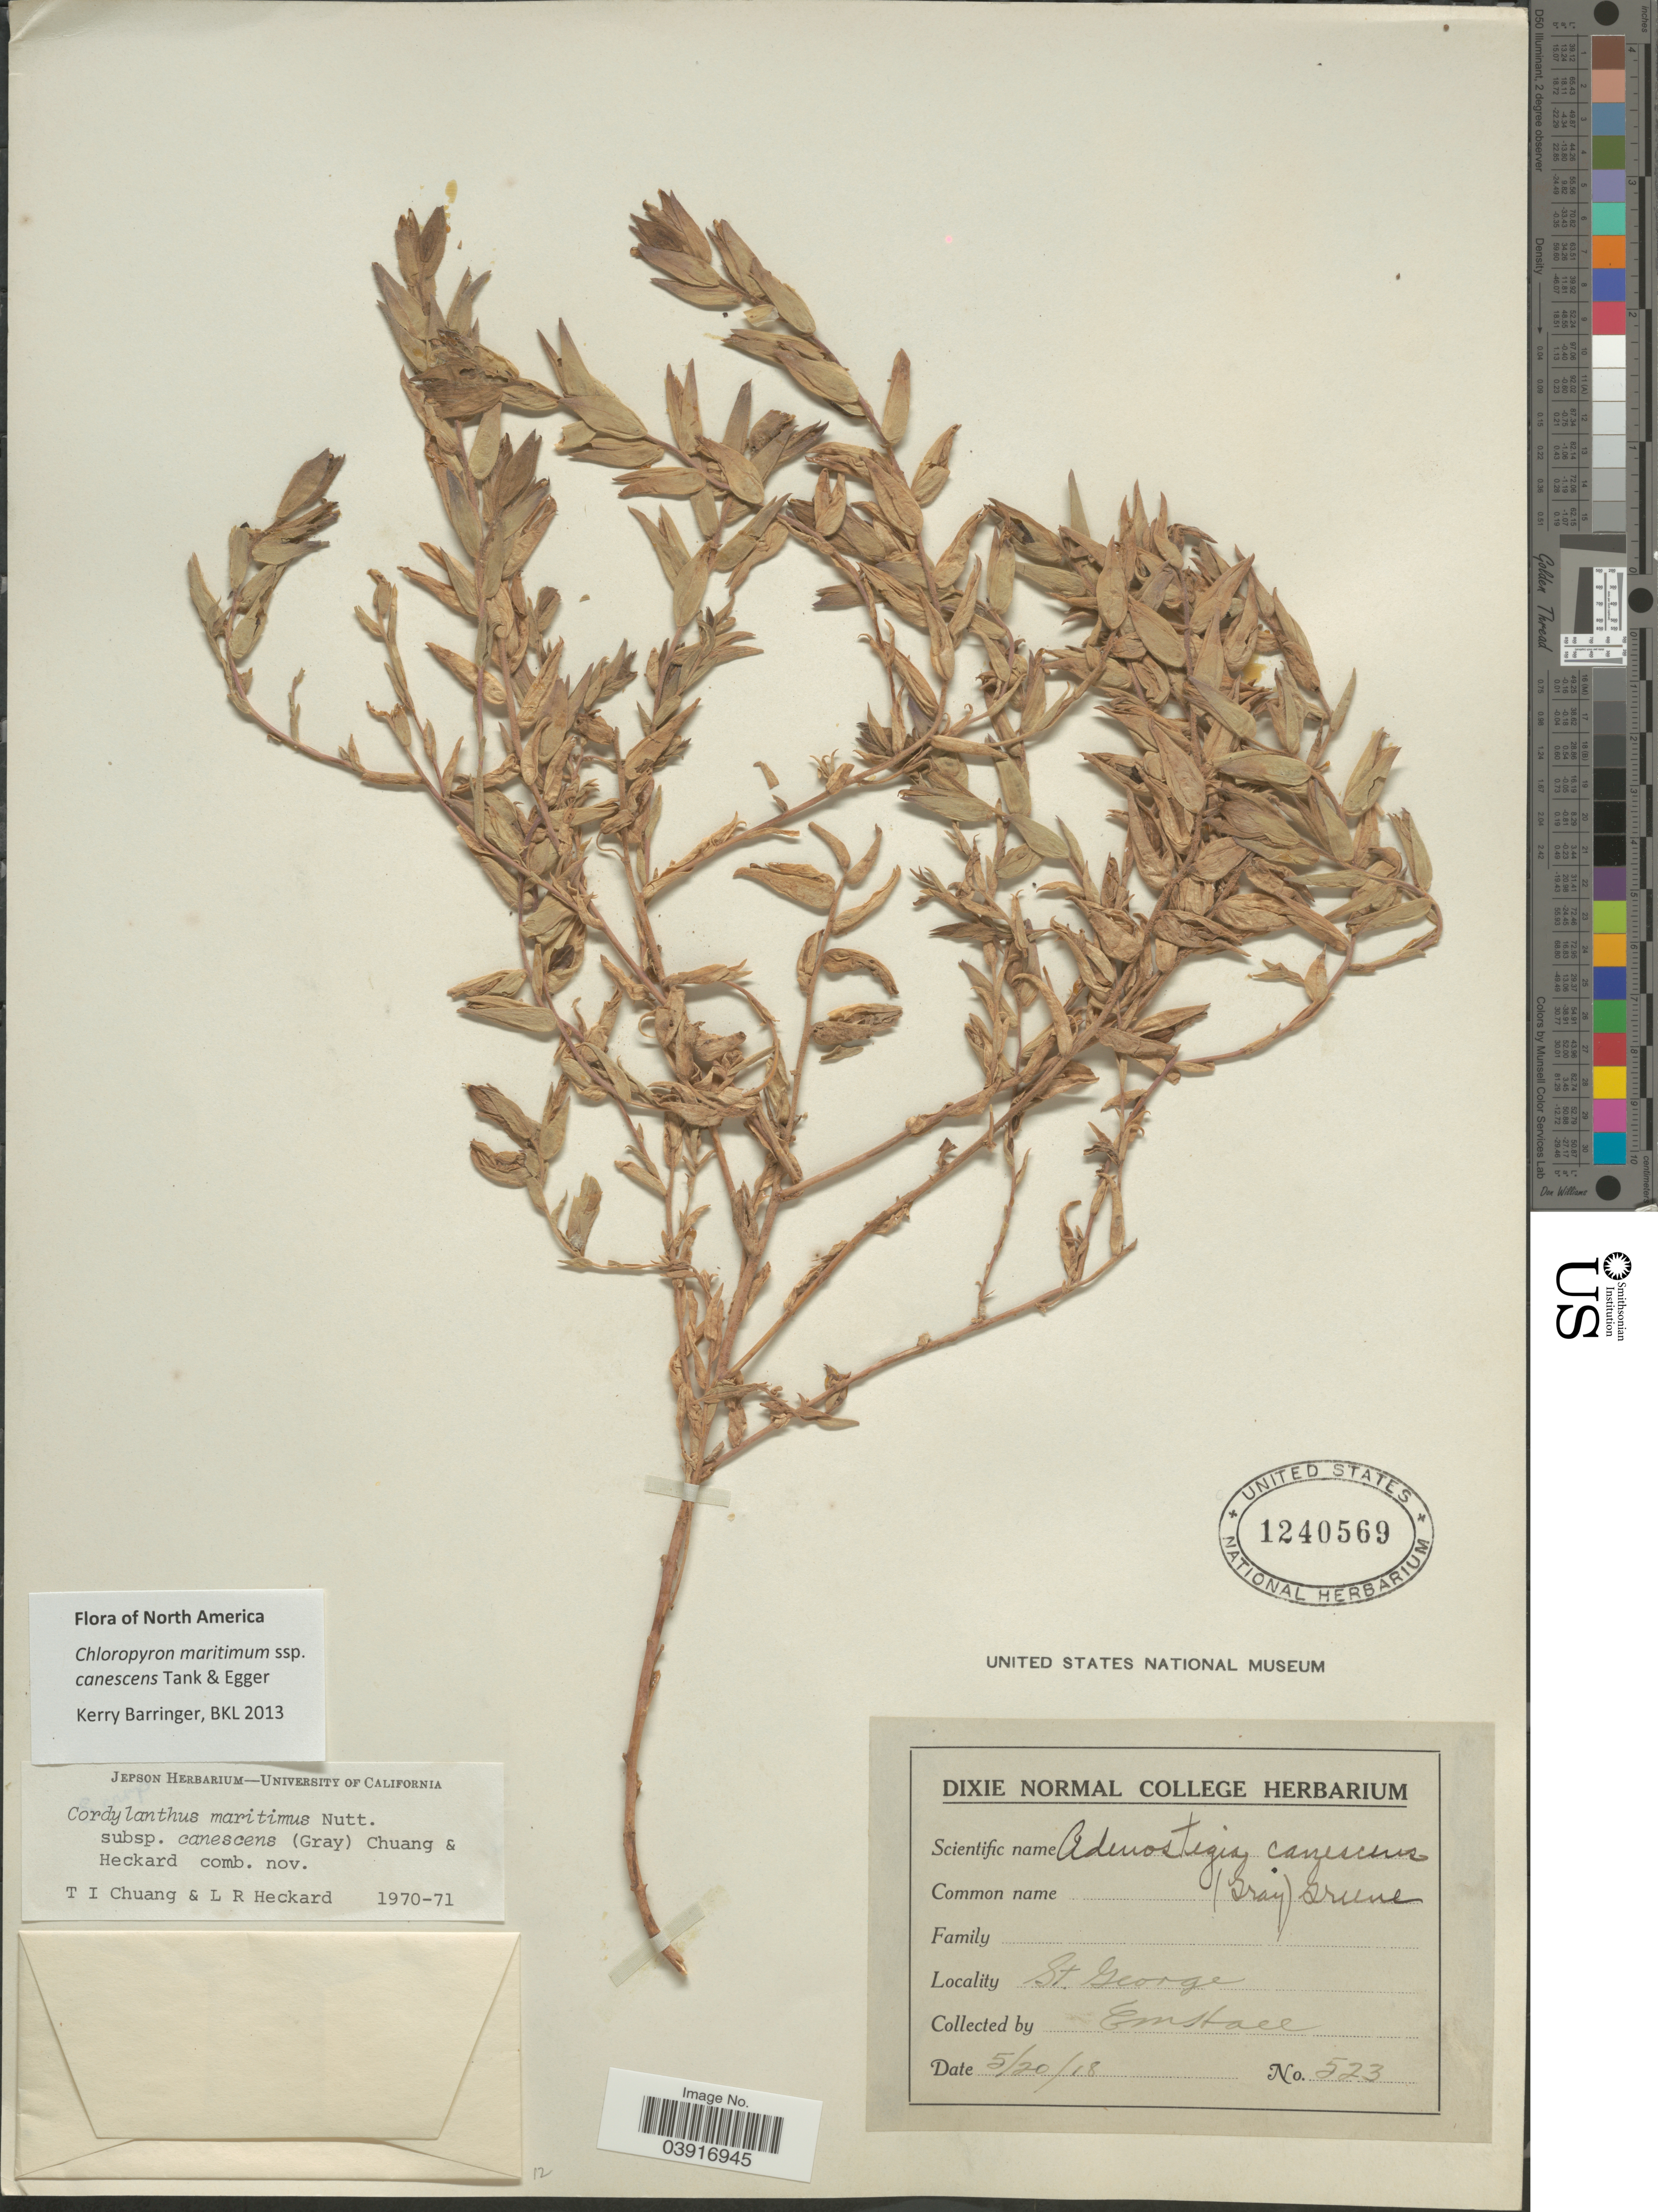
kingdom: Plantae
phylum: Tracheophyta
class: Magnoliopsida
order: Lamiales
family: Orobanchaceae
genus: Chloropyron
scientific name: Chloropyron maritimum subsp. canescens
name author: (A. Gray) Tank & J.M. Egger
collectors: Emstall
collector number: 523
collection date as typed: Transcribed d/m/y: 20/5/18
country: United States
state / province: Utah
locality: St. George.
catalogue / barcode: US 1240569